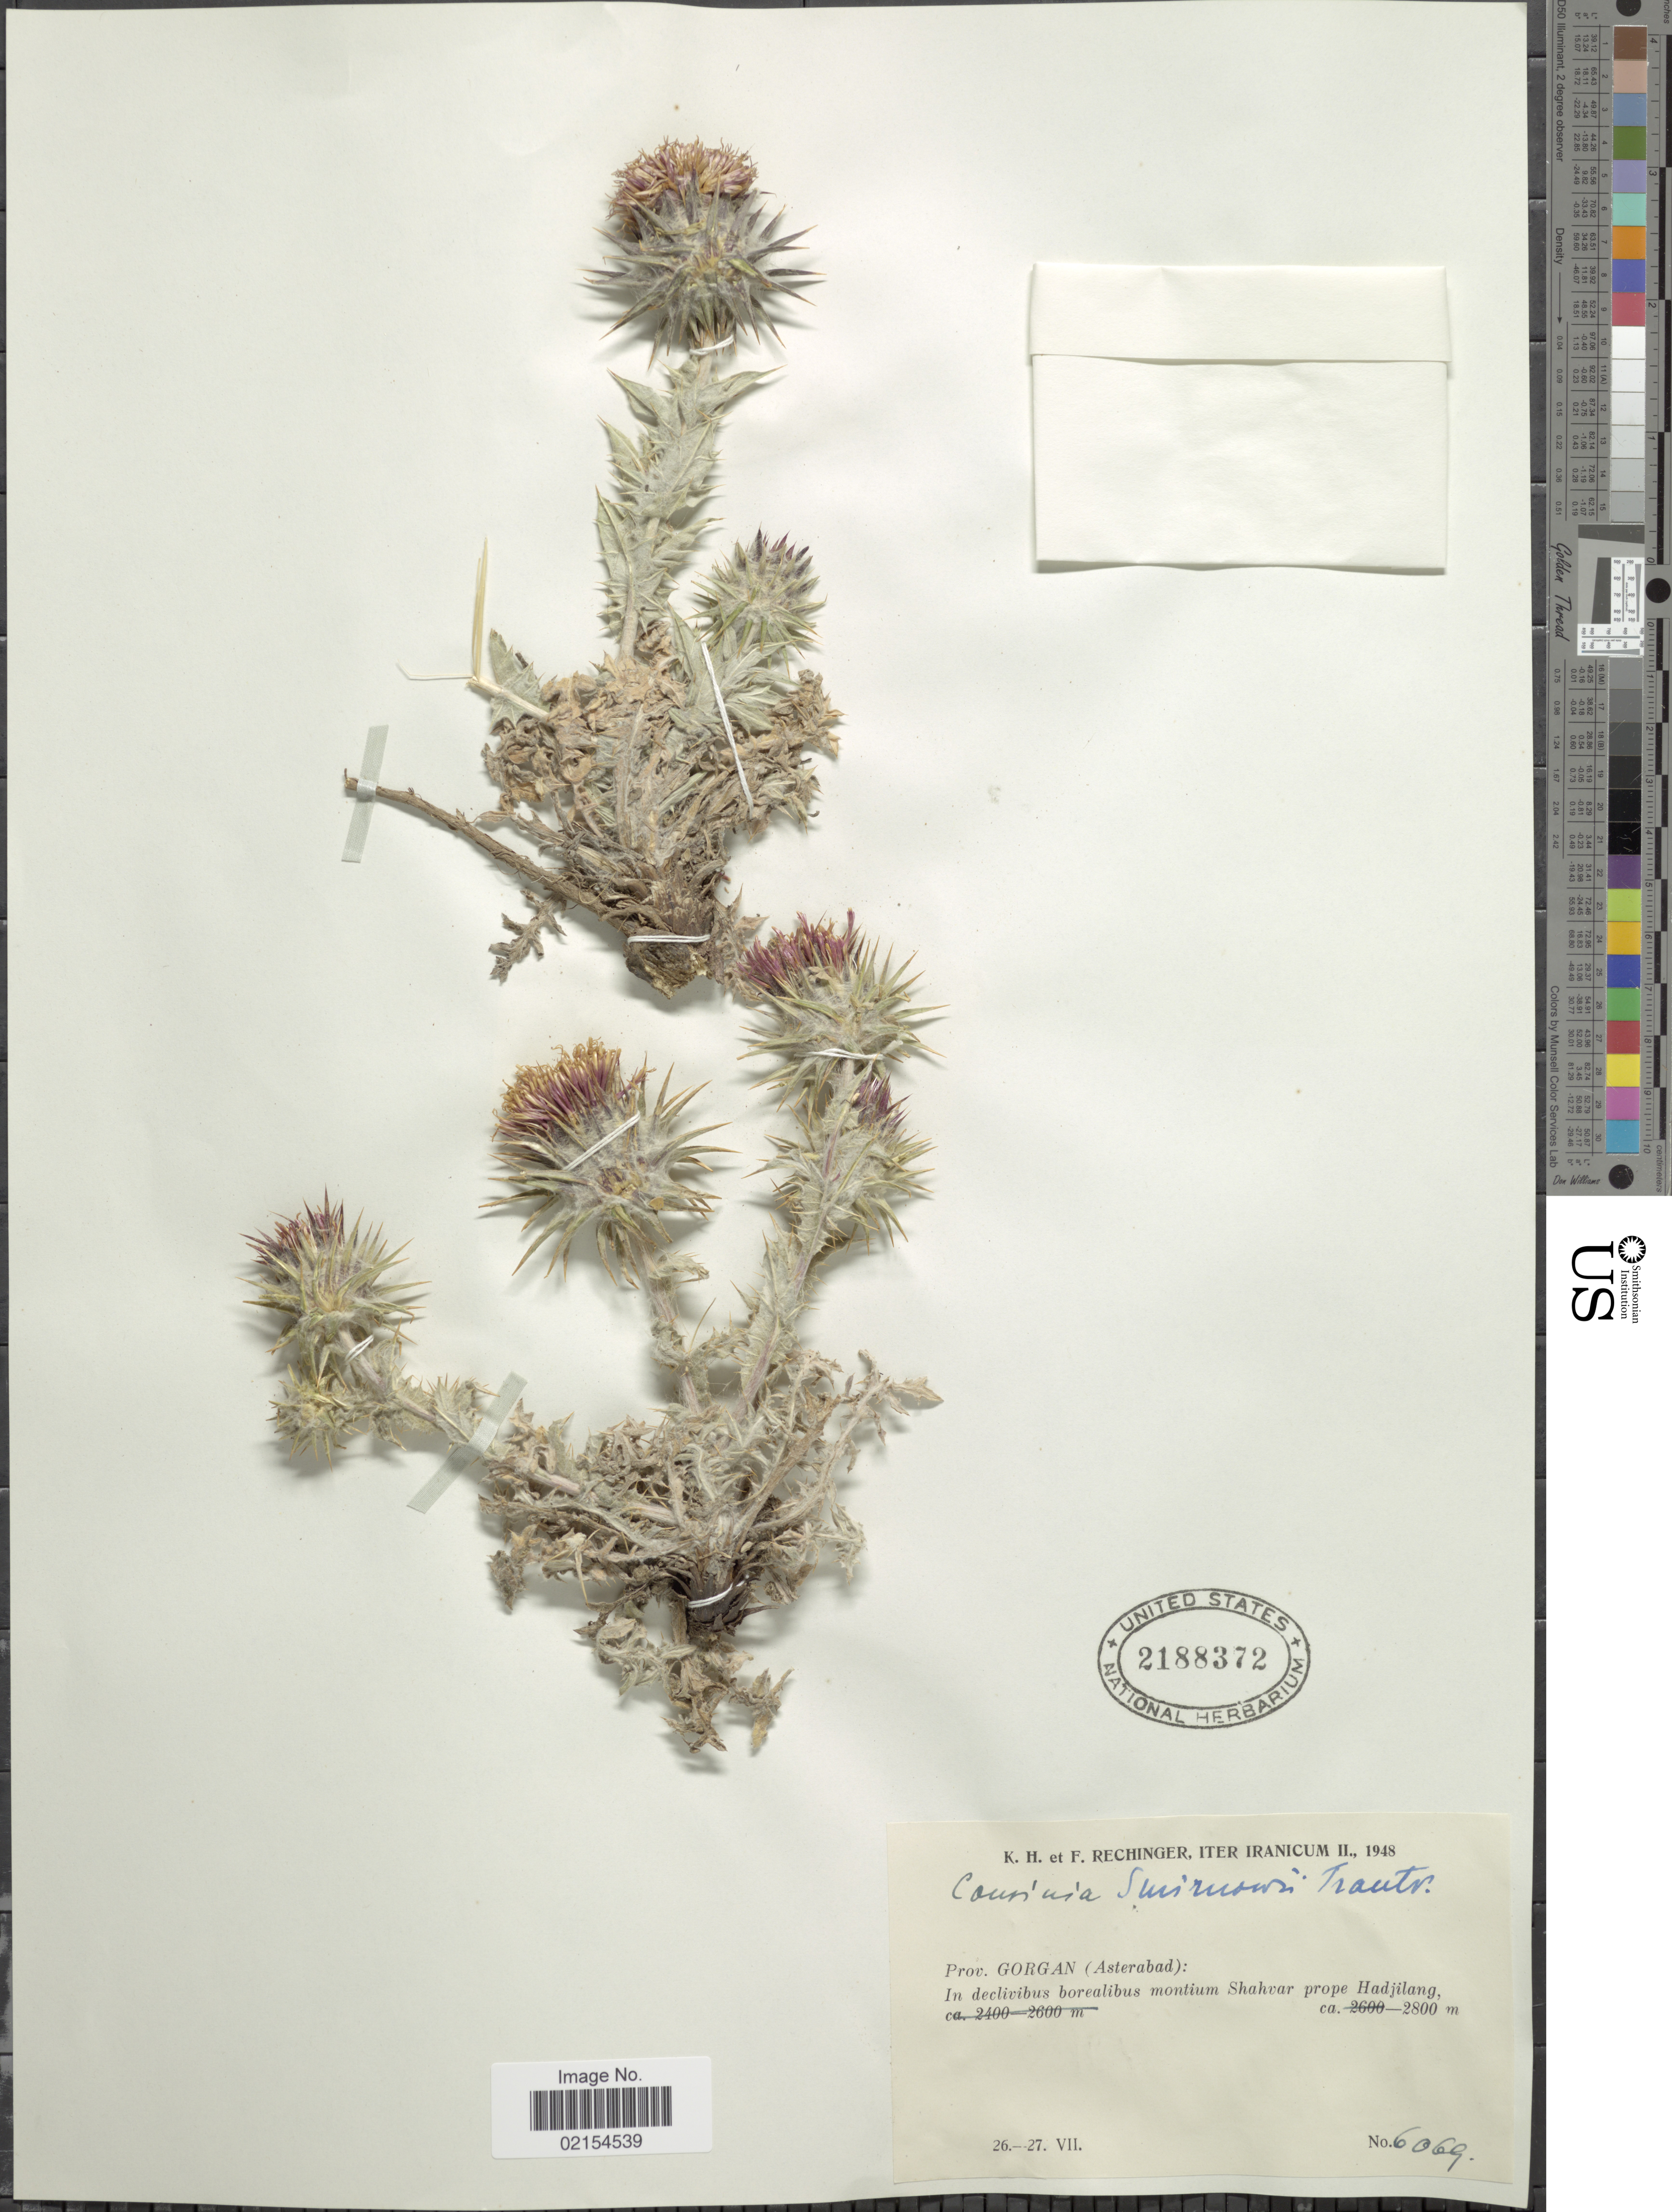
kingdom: Plantae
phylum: Tracheophyta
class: Magnoliopsida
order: Asterales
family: Asteraceae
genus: Cousinia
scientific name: Cousinia smirnowii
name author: Trautv.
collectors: K. H. Rechinger & F. Rechinger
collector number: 6069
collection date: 1948-07-26/1948-07-27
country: Iran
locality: Iter Iranicum, Prov. Gorgan (Asterabad): In declivibus borealibus montium Shahvar prope Hadjilang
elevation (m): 2800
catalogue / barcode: US 21883272